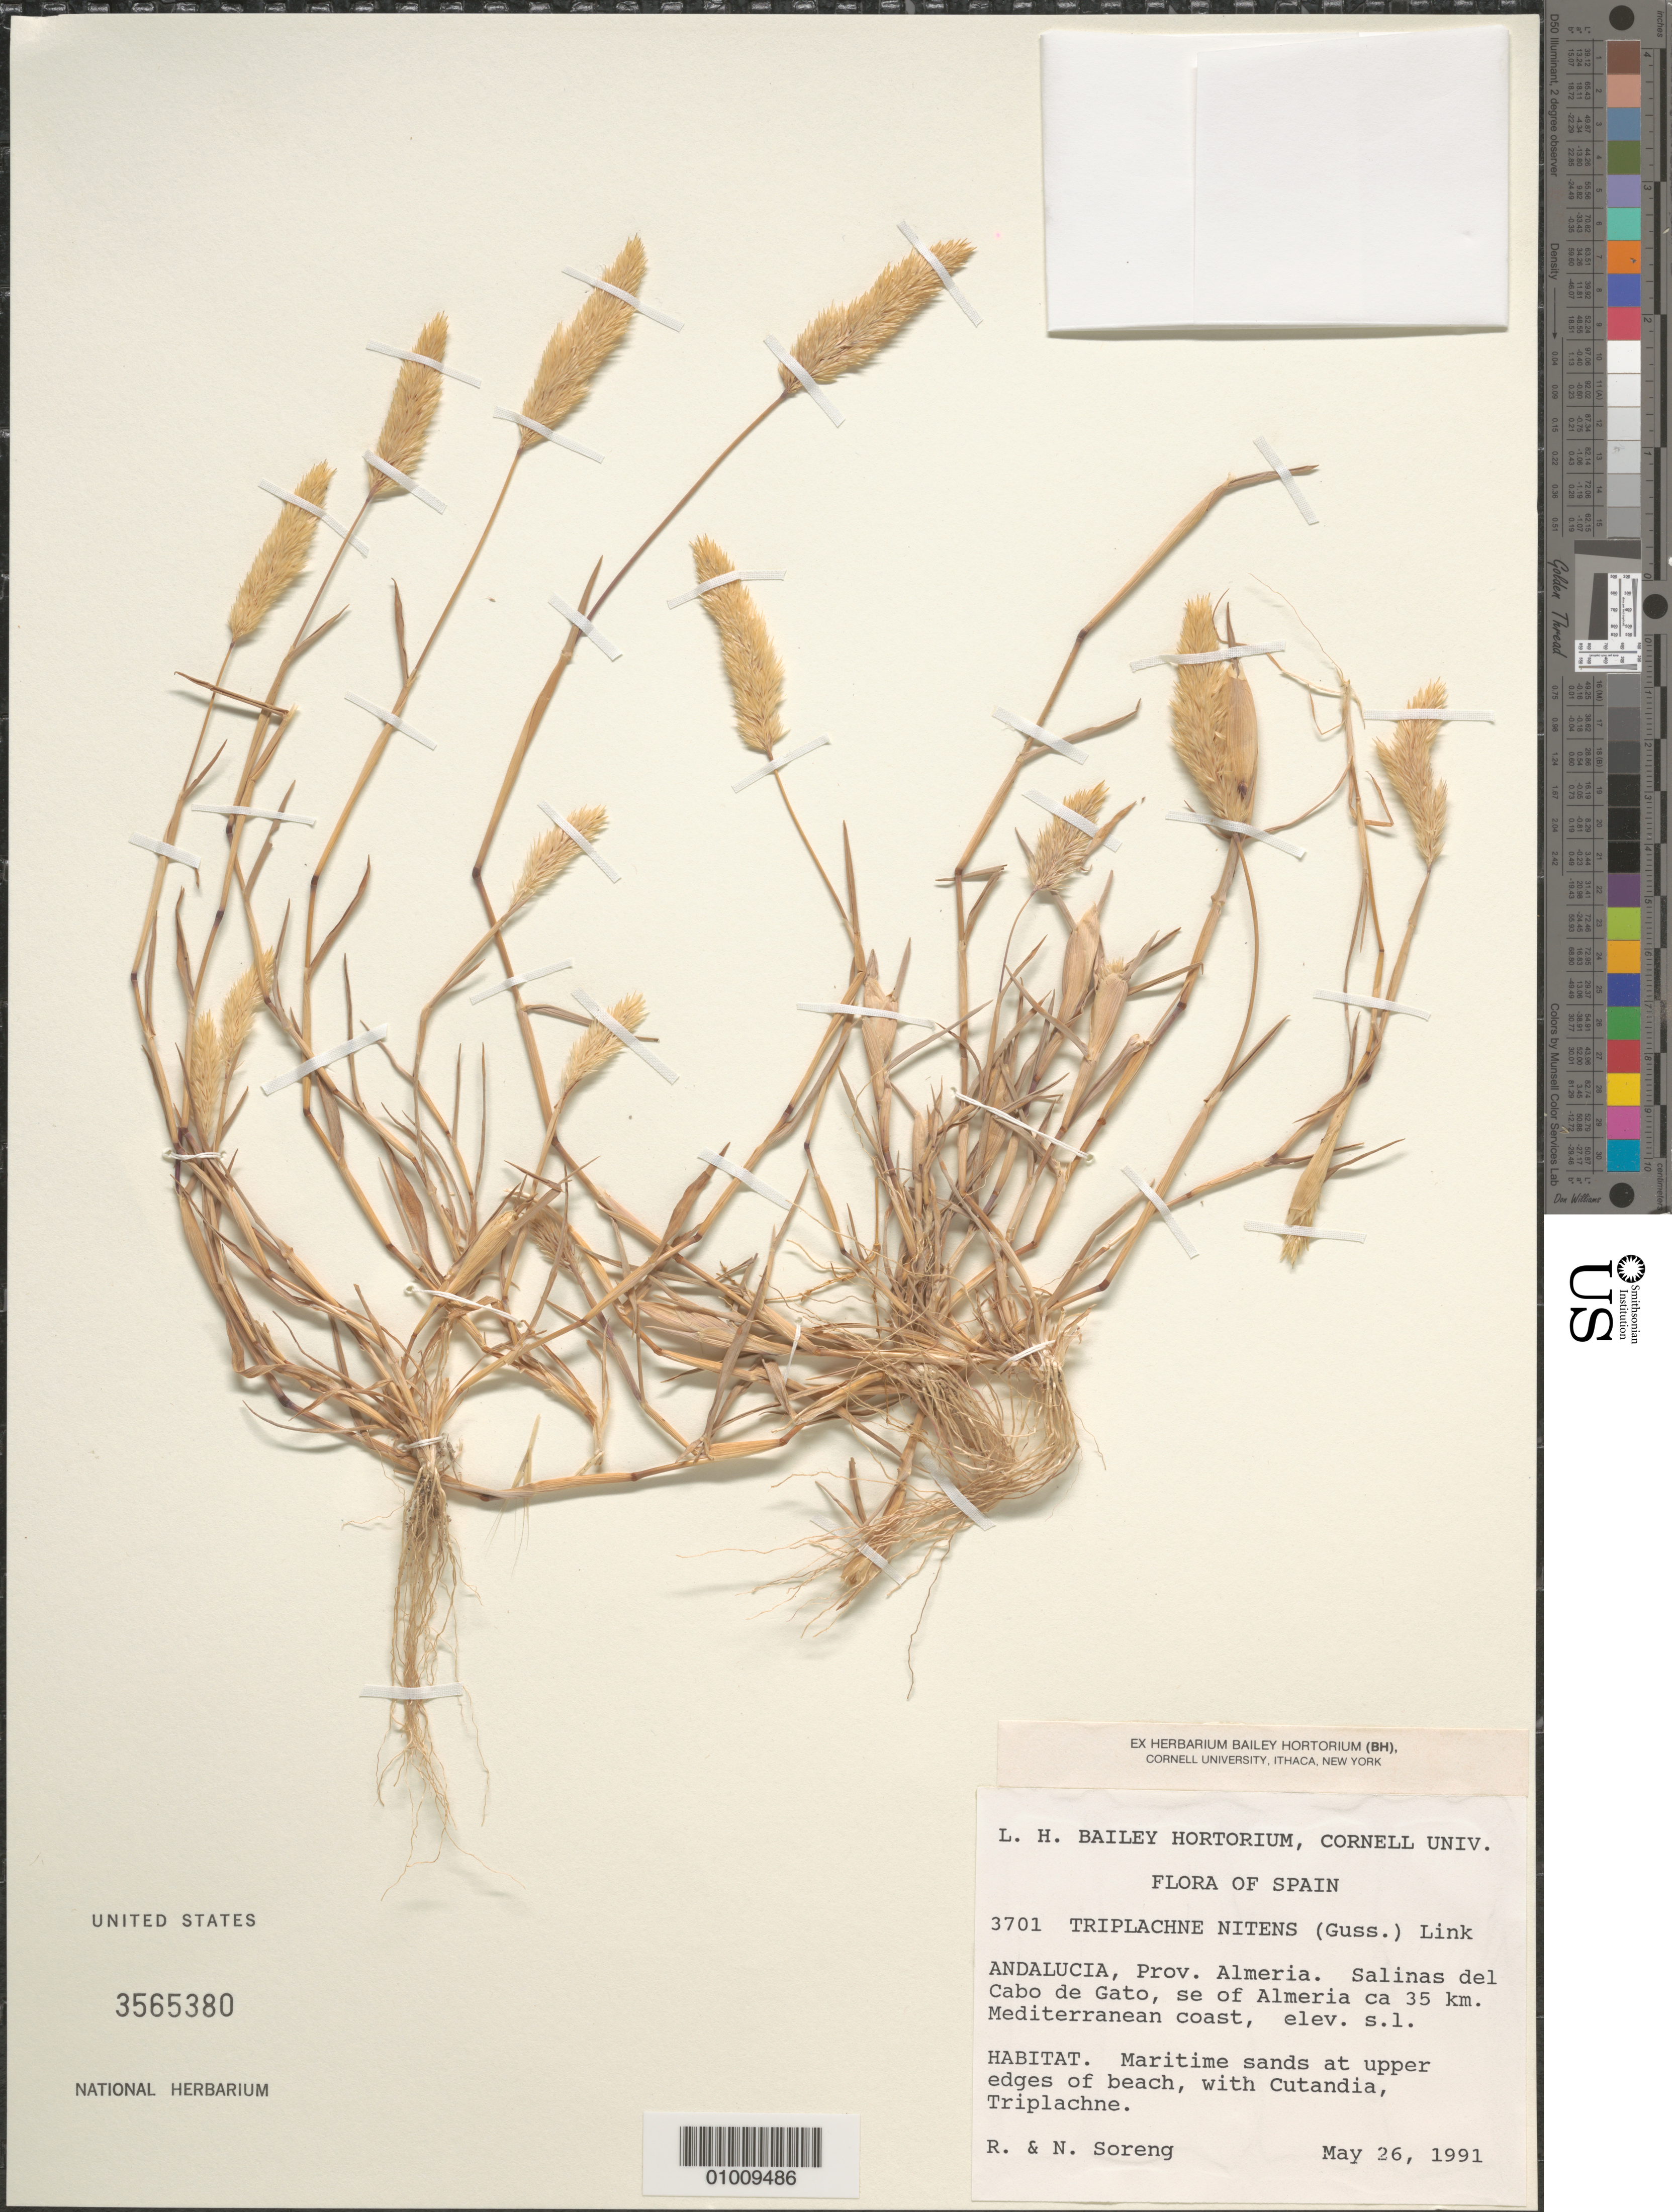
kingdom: Plantae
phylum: Tracheophyta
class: Liliopsida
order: Poales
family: Poaceae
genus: Triplachne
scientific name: Triplachne nitens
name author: (Gussone) Link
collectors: R. J. Soreng & N. L. Soreng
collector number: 3701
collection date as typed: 26 May 1991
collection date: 1991-05-26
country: Spain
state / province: Andalucia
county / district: Almeria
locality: Cabo de Gato, SE of Almeria ca 30 km Mediterranean coast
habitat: Maritime sands at upper edges of beach, with Cutandia, Triplachne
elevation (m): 1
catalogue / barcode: US 3565380